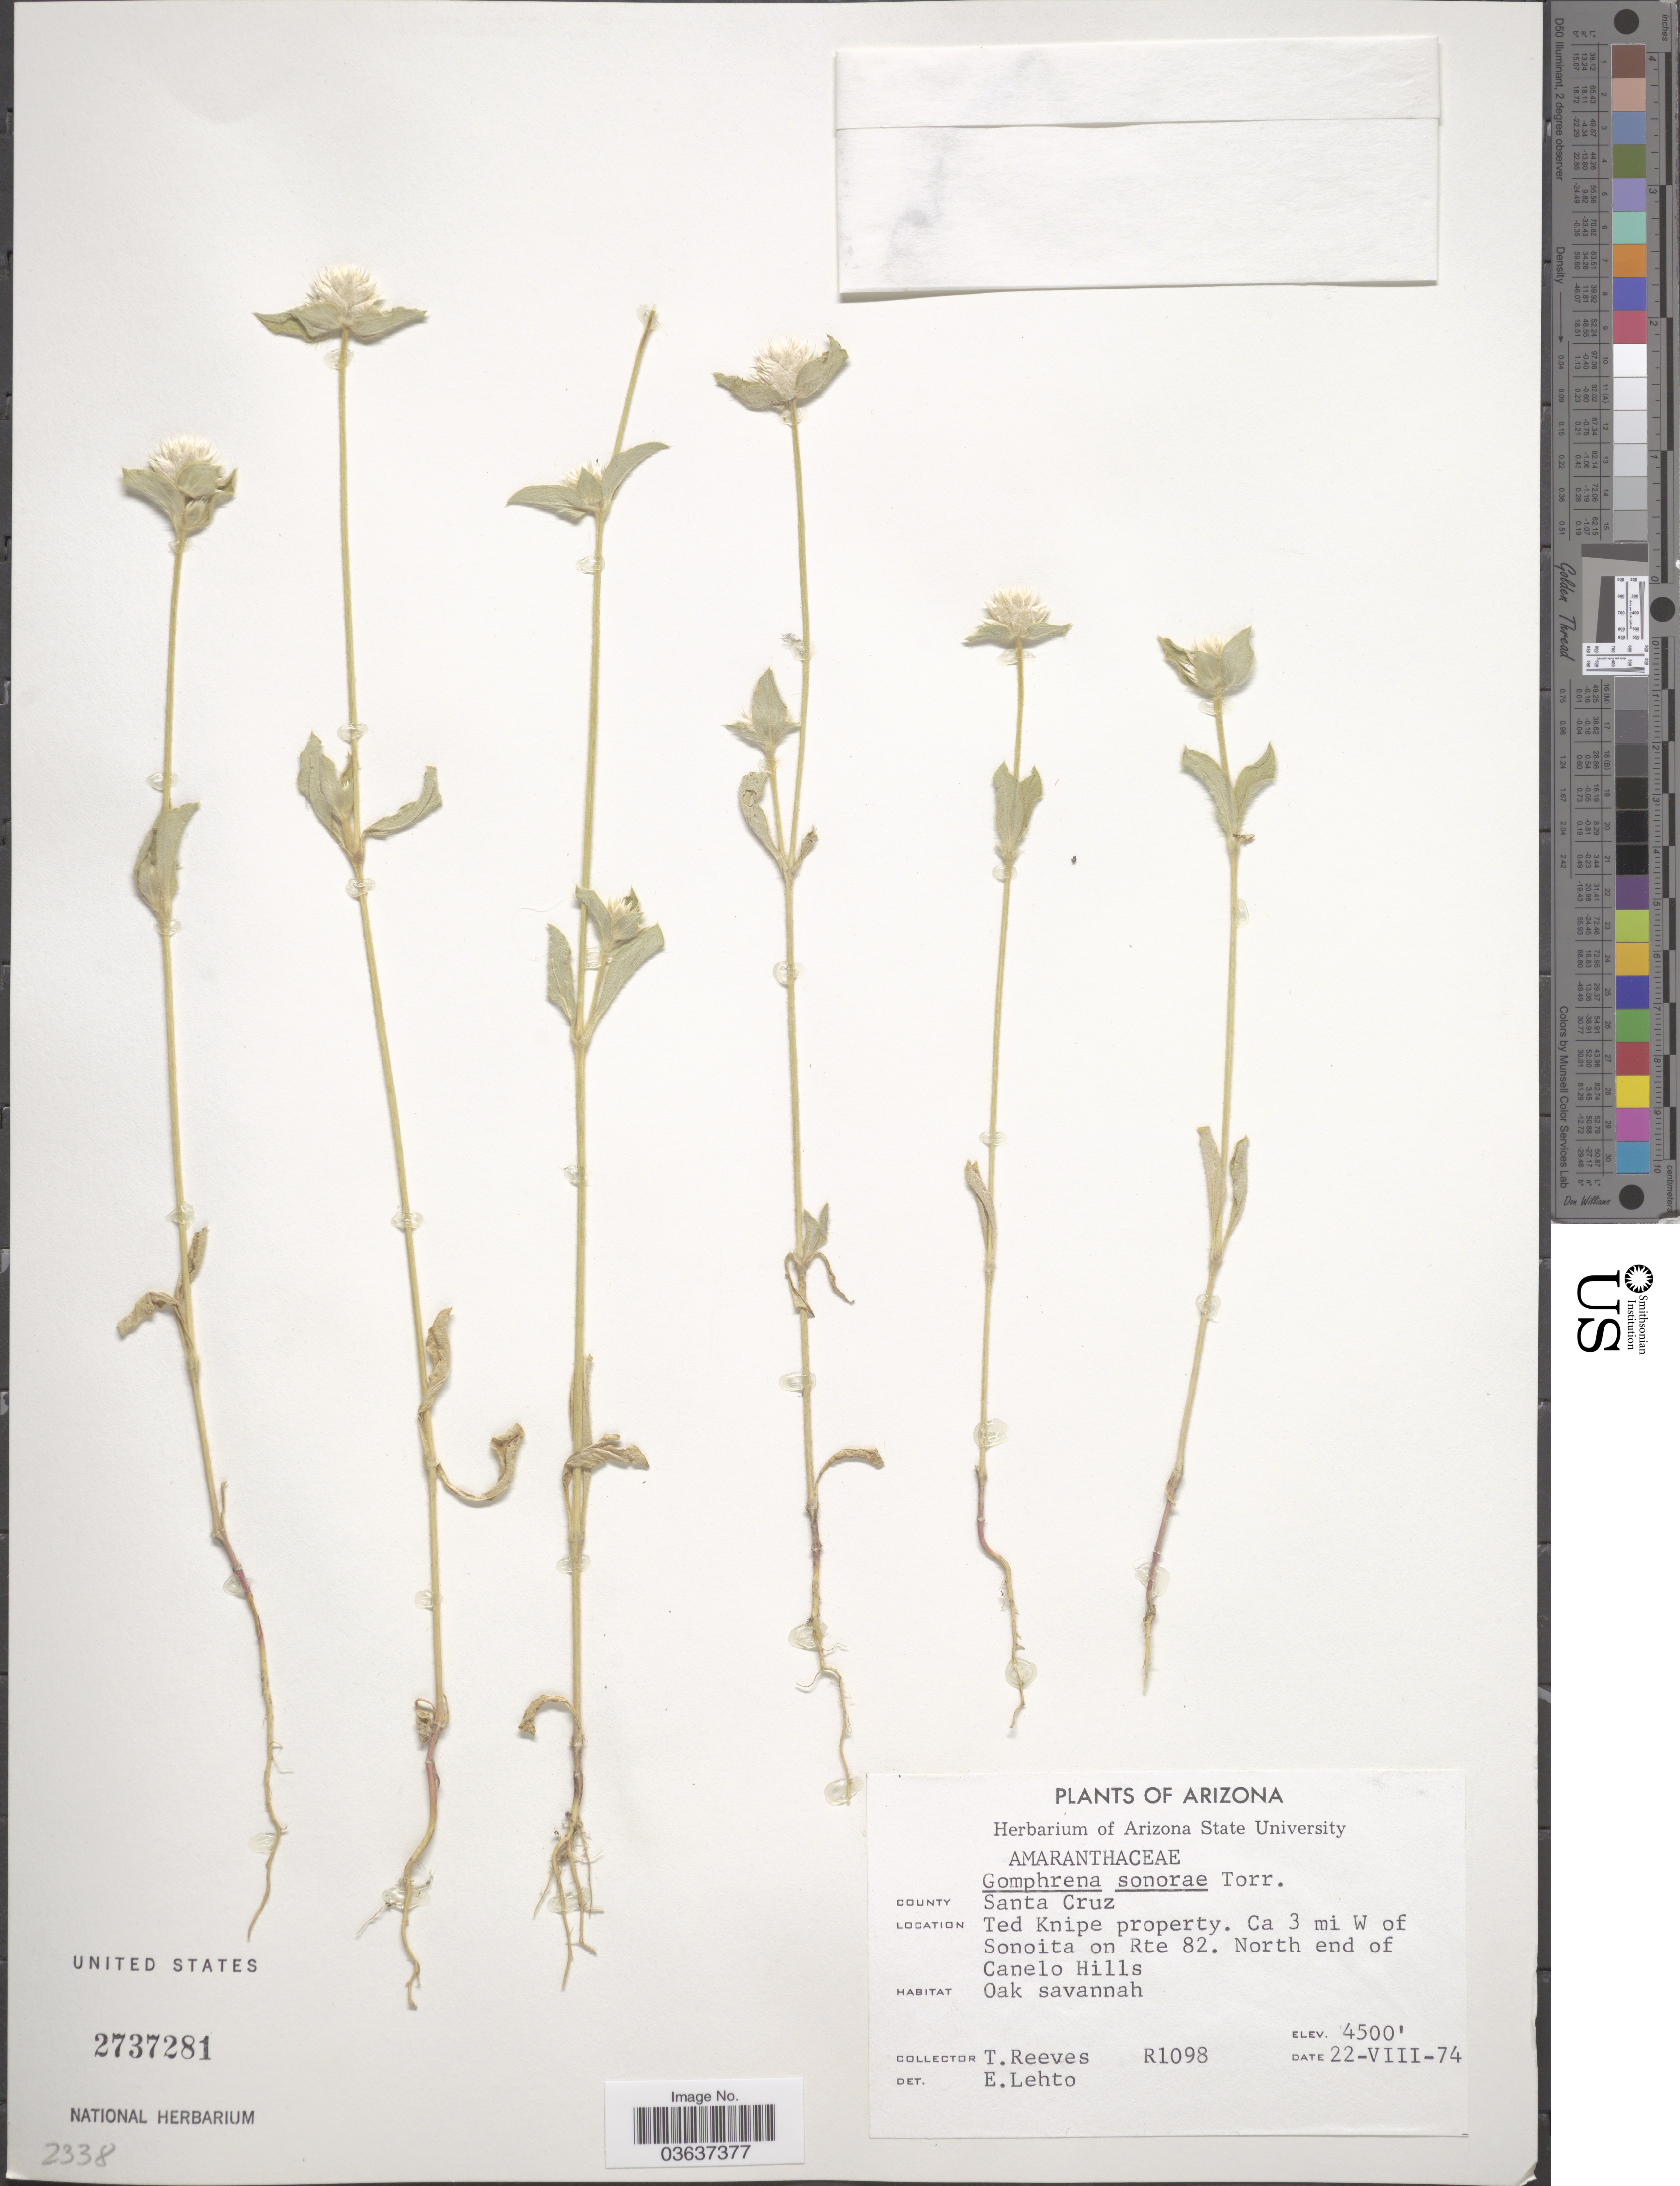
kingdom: Plantae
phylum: Tracheophyta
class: Magnoliopsida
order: Caryophyllales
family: Amaranthaceae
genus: Gomphrena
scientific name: Gomphrena sonorae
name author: Torr. in Emory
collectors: T. Reeves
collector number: R1098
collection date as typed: Transcribed d/m/y: 22/8/74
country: United States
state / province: Arizona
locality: County Santa Cruz. Ted Knipe property. Ca 3 mi W of Sonoita on Rte 82. North end of Canelo Hills.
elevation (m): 1372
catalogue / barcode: US 2737281